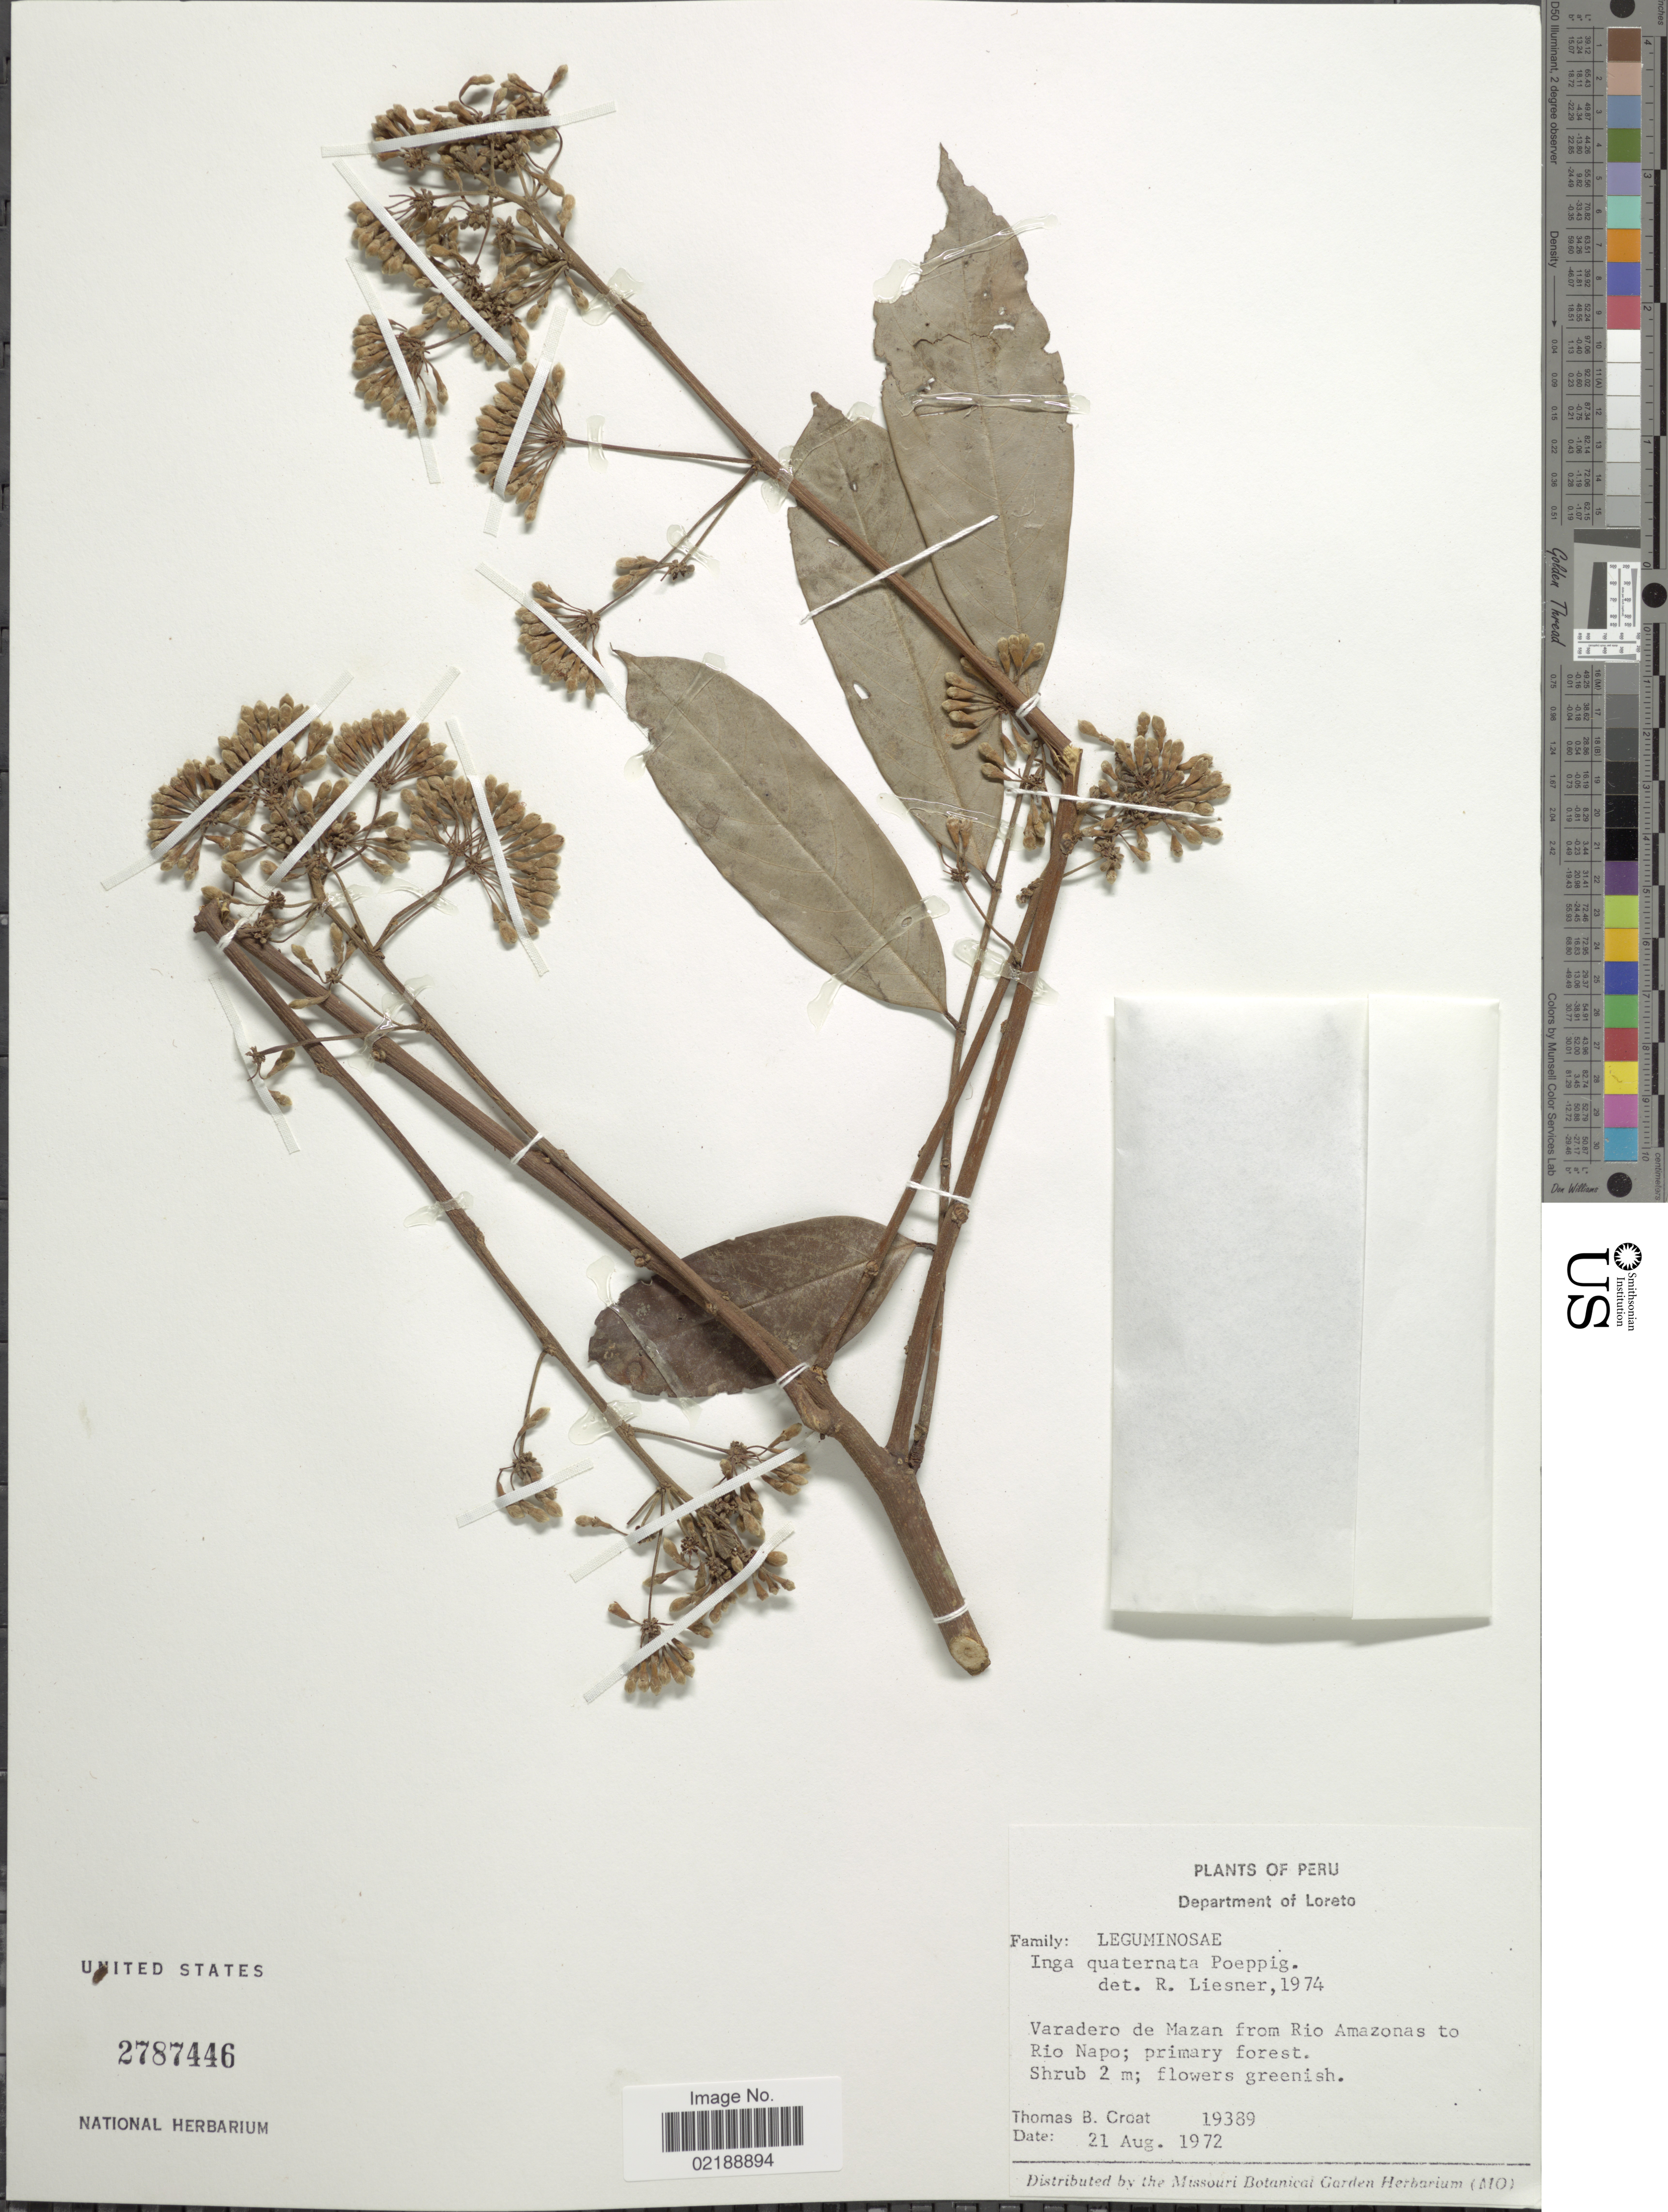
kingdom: Plantae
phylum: Tracheophyta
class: Magnoliopsida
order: Fabales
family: Fabaceae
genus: Inga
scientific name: Inga nobilis subsp. quaternata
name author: (Poepp. & Endl.) T.D. Penn.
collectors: T. B. Croat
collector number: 19389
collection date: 1972-08-21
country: Peru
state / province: Loreto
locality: Department of Loreto, Varadero de Mazan between Rio Amazona and Rio Napo; primary forest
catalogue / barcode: US 2787446